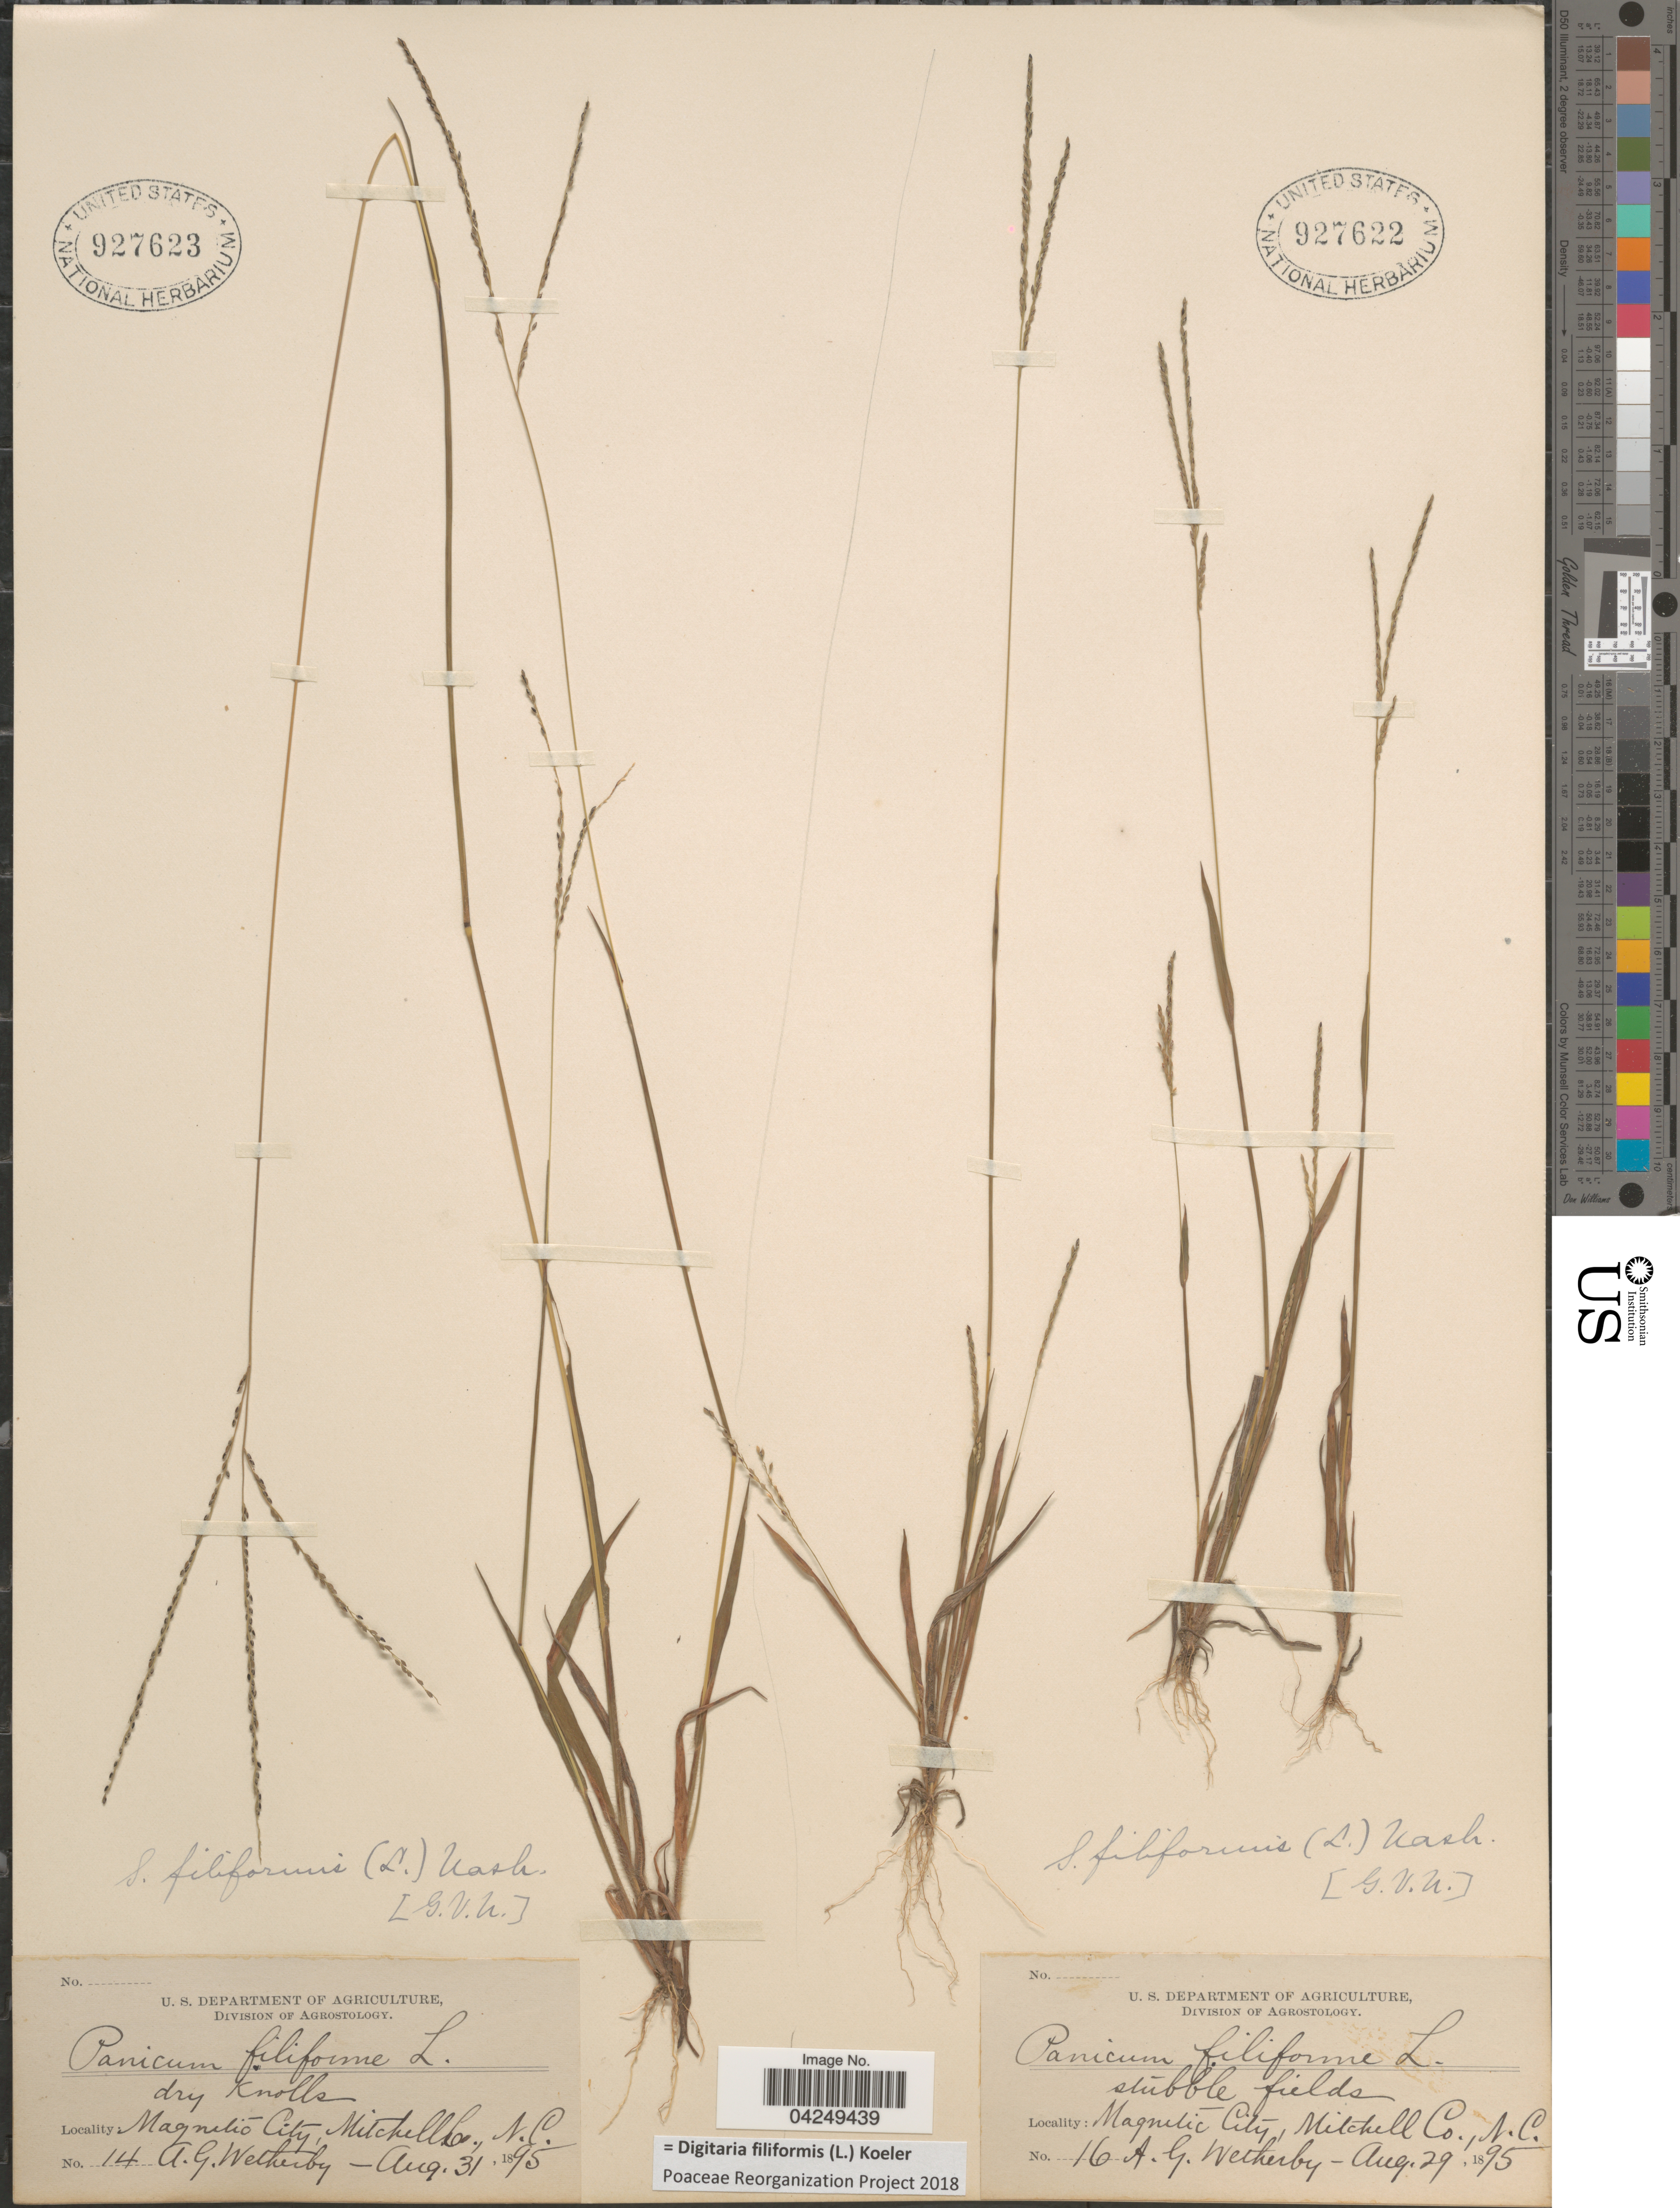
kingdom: Plantae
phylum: Tracheophyta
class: Liliopsida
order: Poales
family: Poaceae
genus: Digitaria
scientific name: Digitaria filiformis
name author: (L.) Koeler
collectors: A. Wetherby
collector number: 14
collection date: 1895-08-31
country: United States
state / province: North Carolina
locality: Magnetic City, Mitchell Co.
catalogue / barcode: US 927623